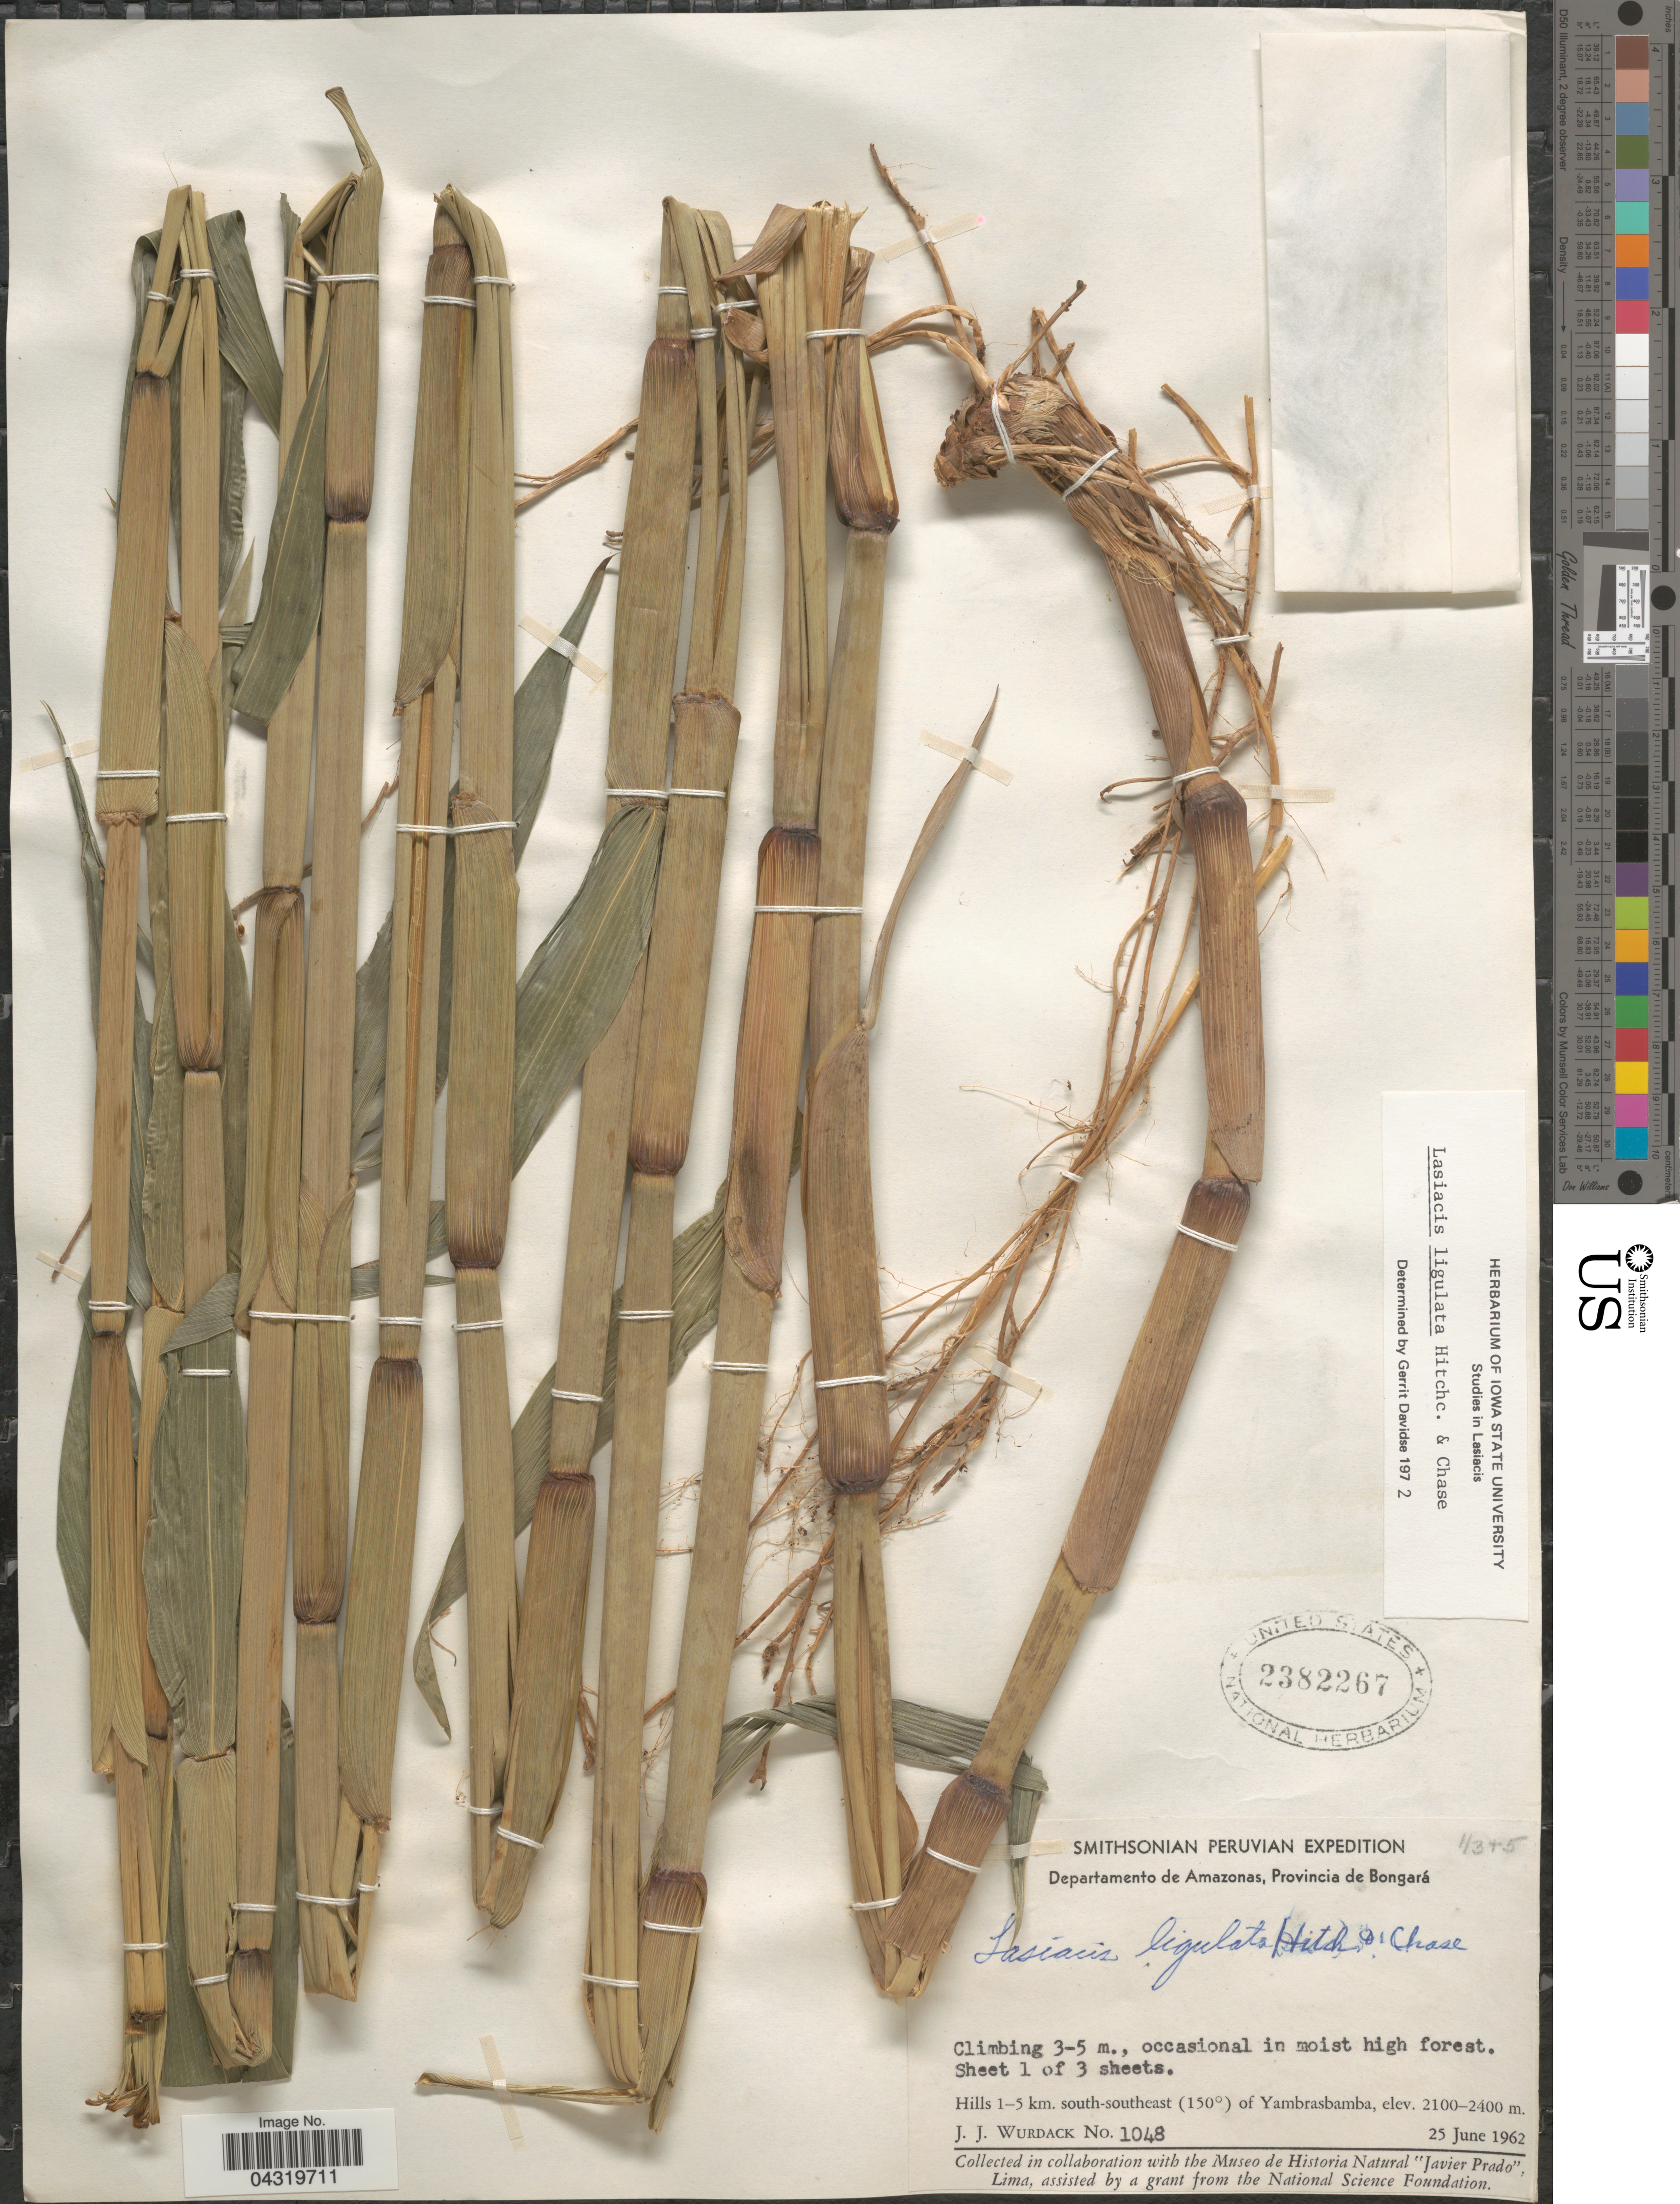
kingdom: Plantae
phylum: Tracheophyta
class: Liliopsida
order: Poales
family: Poaceae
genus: Lasiacis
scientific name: Lasiacis ligulata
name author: Hitchc. & Chase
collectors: J. J. Wurdack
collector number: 1048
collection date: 1962-06-25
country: Peru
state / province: Amazonas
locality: Smithsonian Peruvian Expedition. Departamento de Amazonas, Provincia de Bongará. Hills 1-5 km. south-southeast (150°) of Yambrasbamba.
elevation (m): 2100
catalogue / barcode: US 2382267